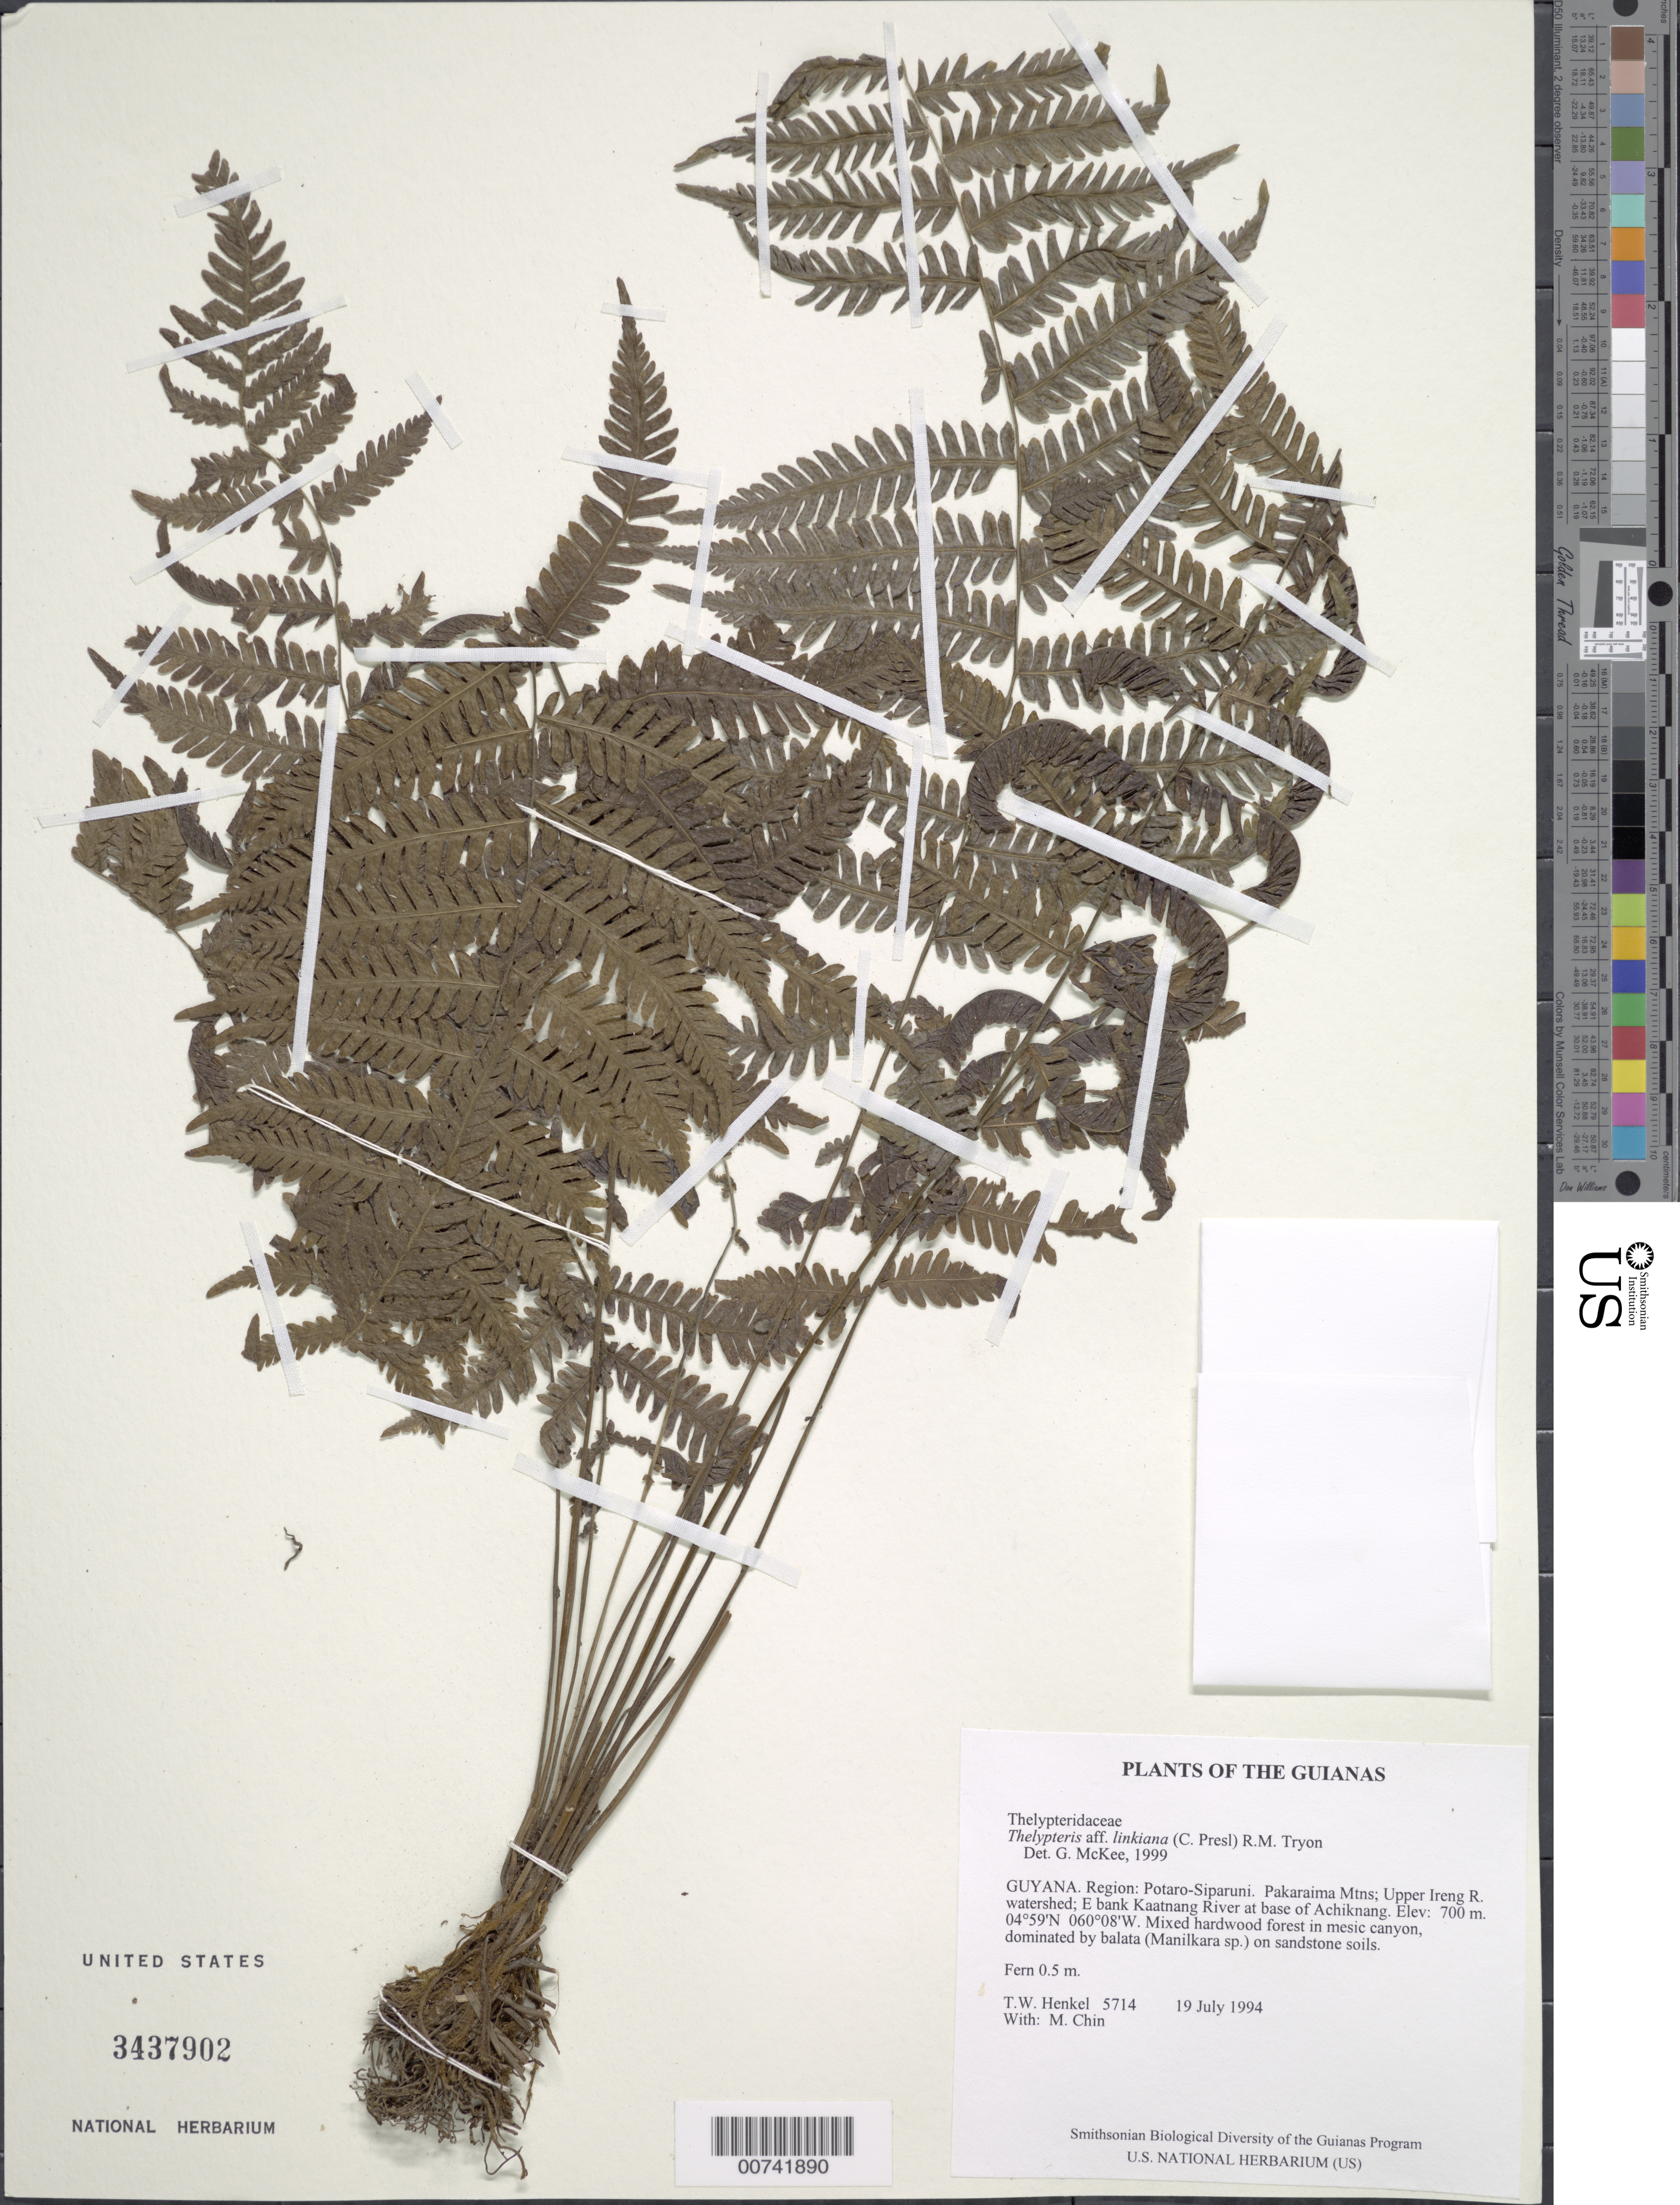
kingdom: Plantae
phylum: Tracheophyta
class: Polypodiopsida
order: Polypodiales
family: Thelypteridaceae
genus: Amauropelta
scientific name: Amauropelta linkiana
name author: (C. Presl) Pic. Serm.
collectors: T. Henkel & M. Chin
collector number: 5714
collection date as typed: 19 July 1994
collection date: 1994-07-19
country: Guyana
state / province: Potaro-Siparuni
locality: Pakaraima Mtns; Upper Ireng R. watershed; E bank Kaatnang River at base of Achiknang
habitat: Mixed hardwood forest in mesic canyon, dominated by balata (Manilkara sp.) on sandstone soils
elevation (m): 700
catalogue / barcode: US 3437902